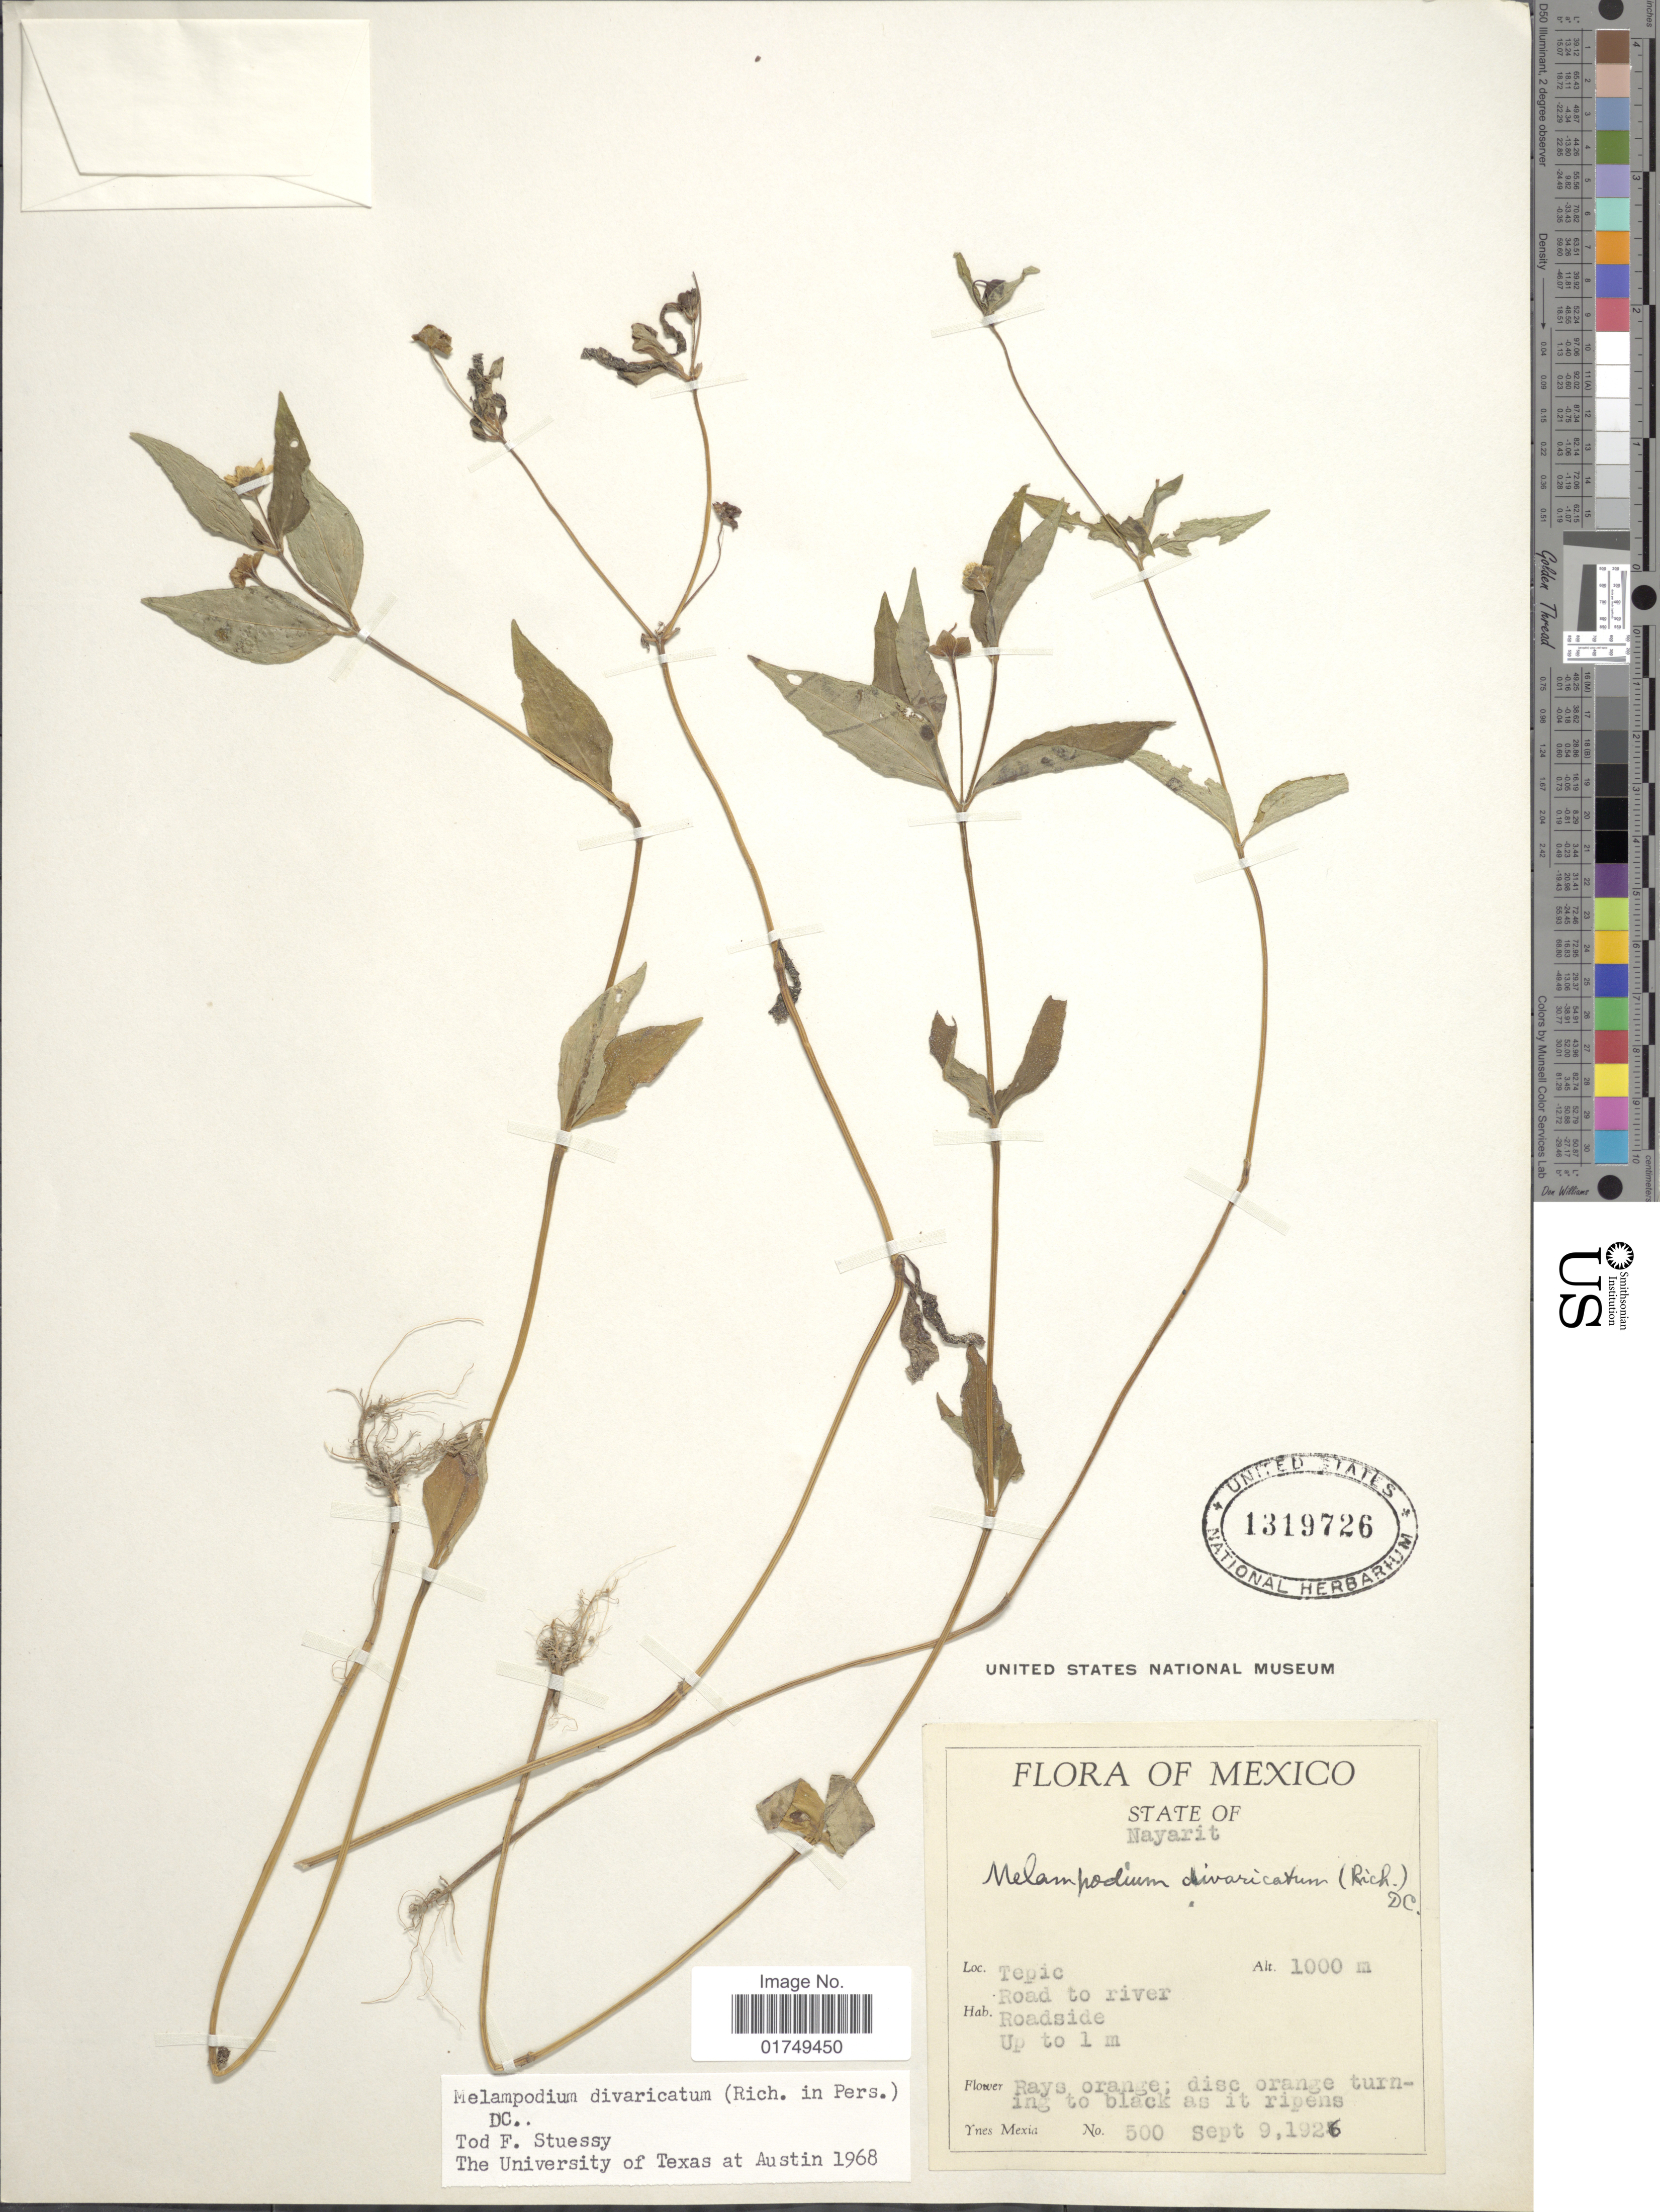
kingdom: Plantae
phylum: Tracheophyta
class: Magnoliopsida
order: Asterales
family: Asteraceae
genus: Melampodium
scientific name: Melampodium divaricatum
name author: (Rich.) DC.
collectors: Y. Mexia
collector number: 500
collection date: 1926-09-09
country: Mexico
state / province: Nayarit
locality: Tepic, Road to river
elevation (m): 1000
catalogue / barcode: US 1319726